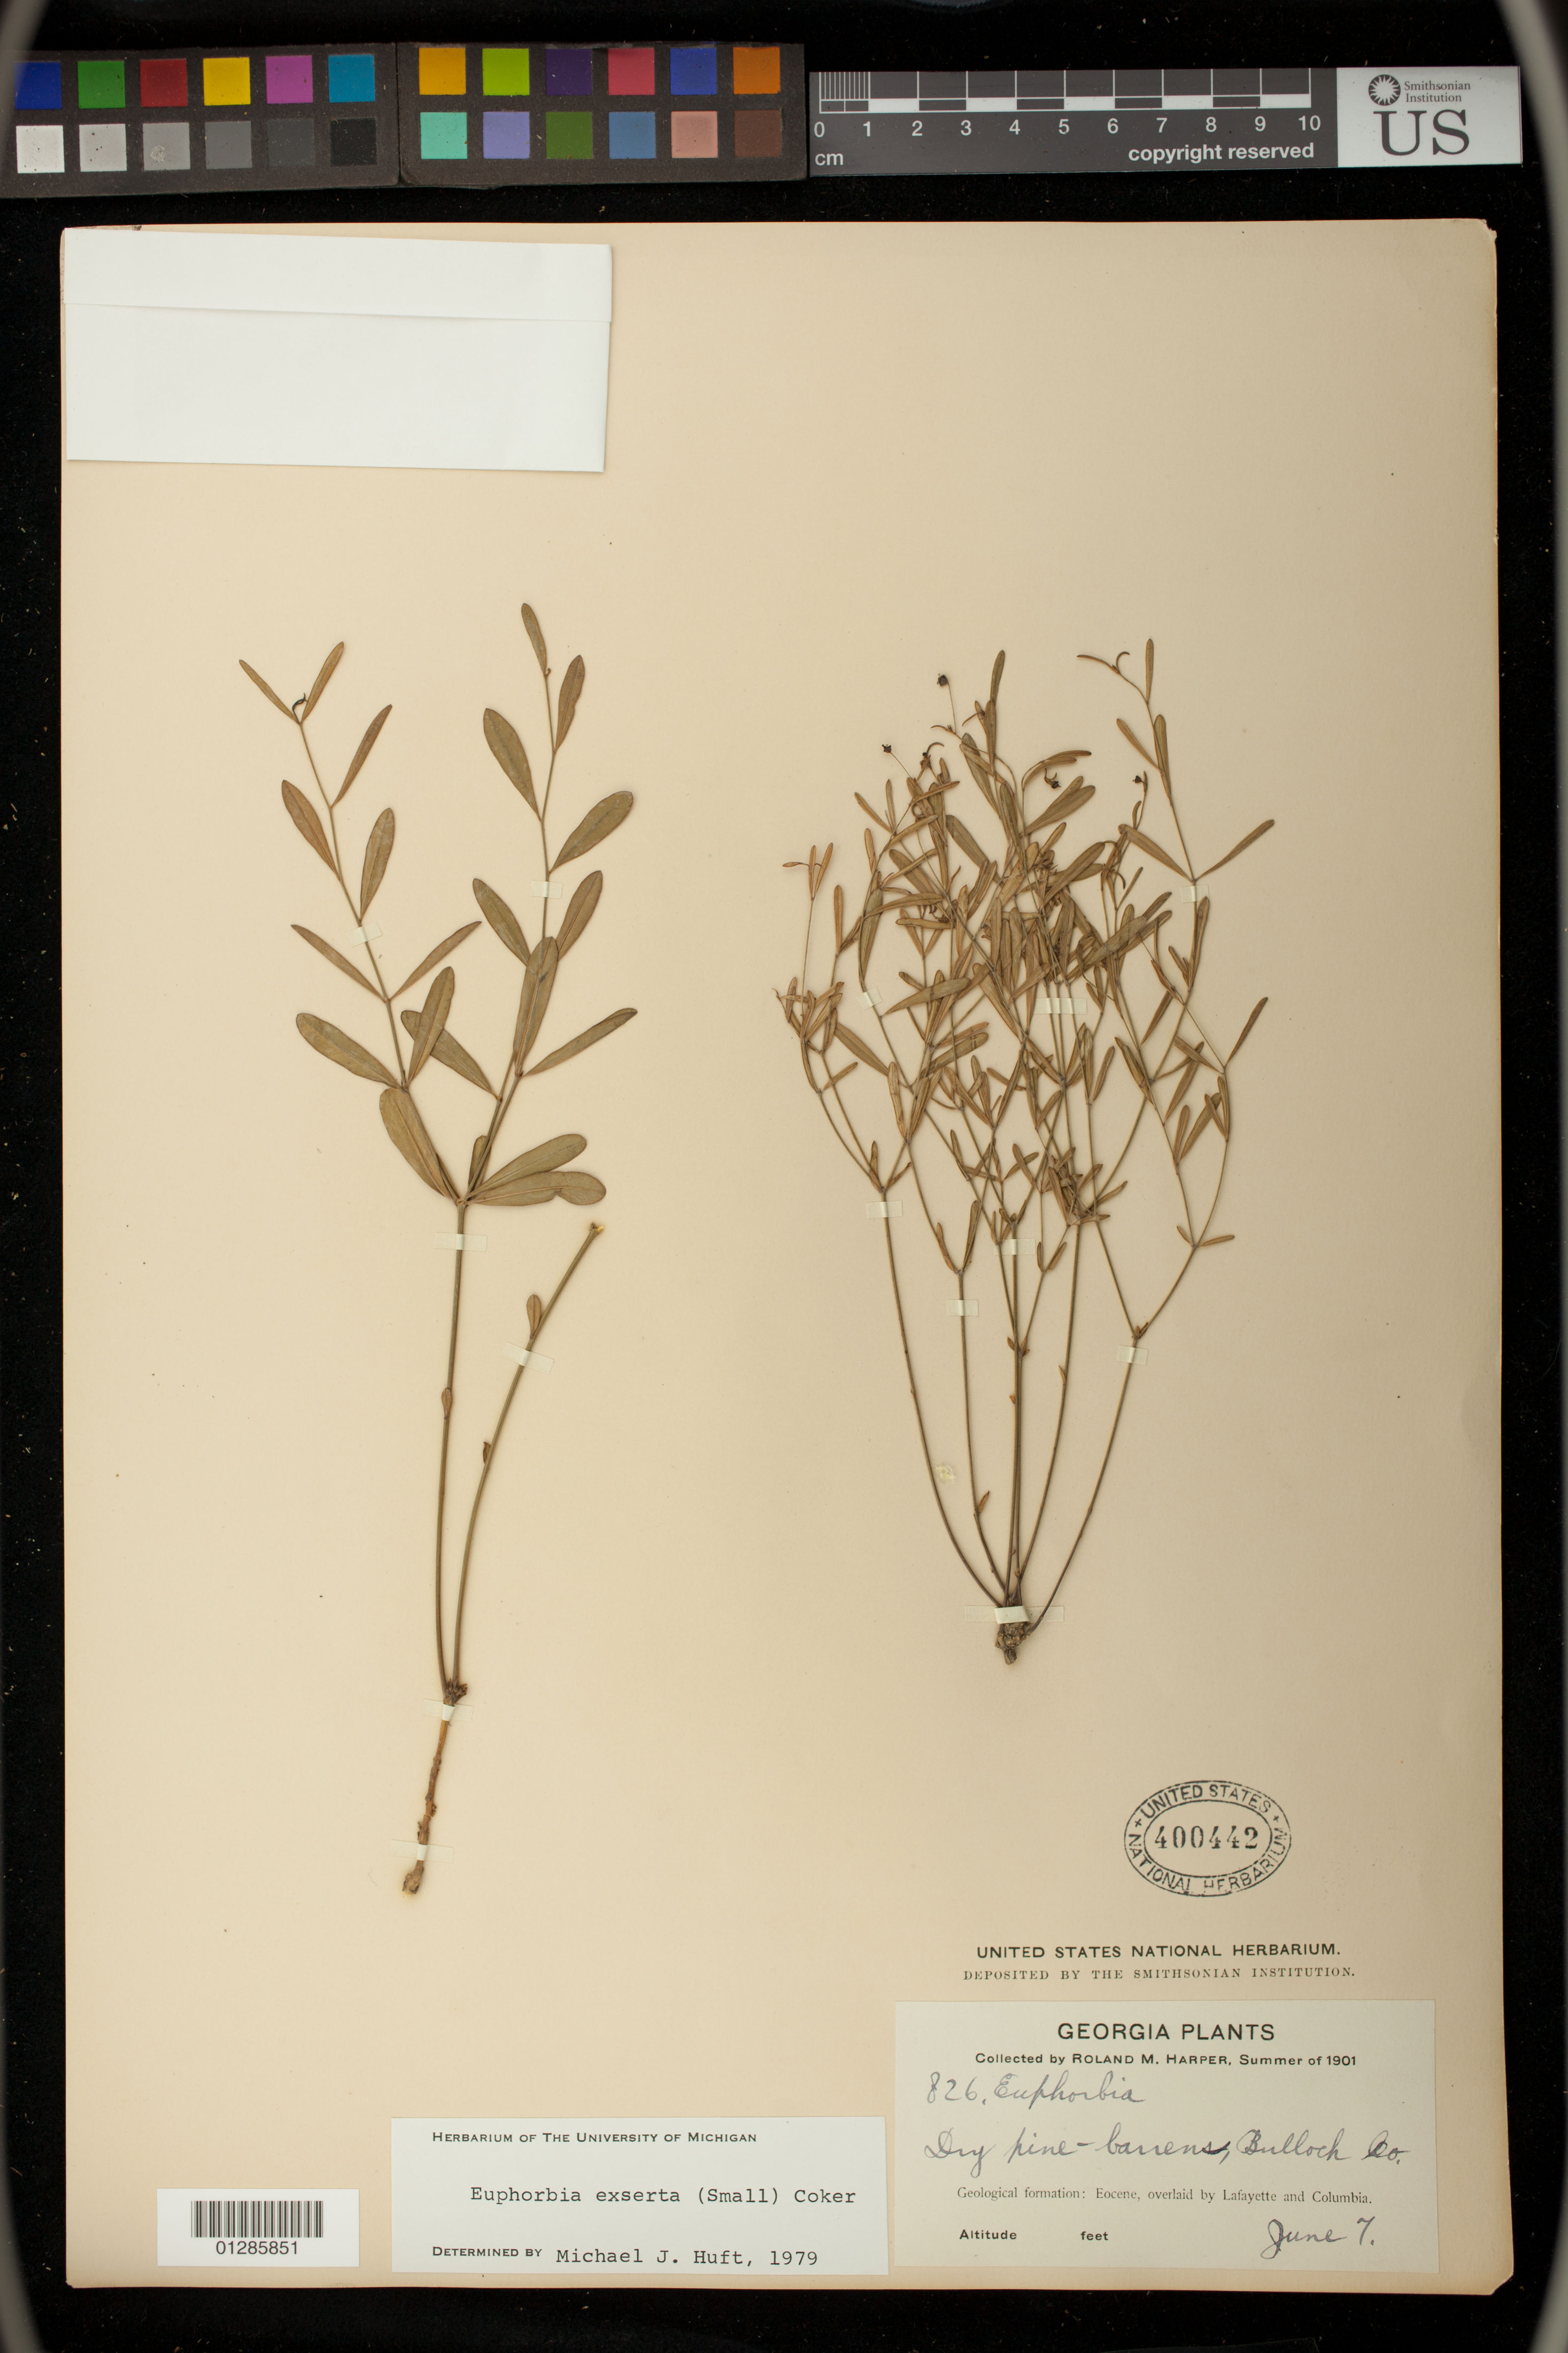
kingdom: Plantae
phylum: Tracheophyta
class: Magnoliopsida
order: Malpighiales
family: Euphorbiaceae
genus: Euphorbia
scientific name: Euphorbia exserta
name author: (Small) Coker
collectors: R. M. Harper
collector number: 826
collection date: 1901-06-07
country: United States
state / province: Georgia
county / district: Bulloch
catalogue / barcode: US 400442